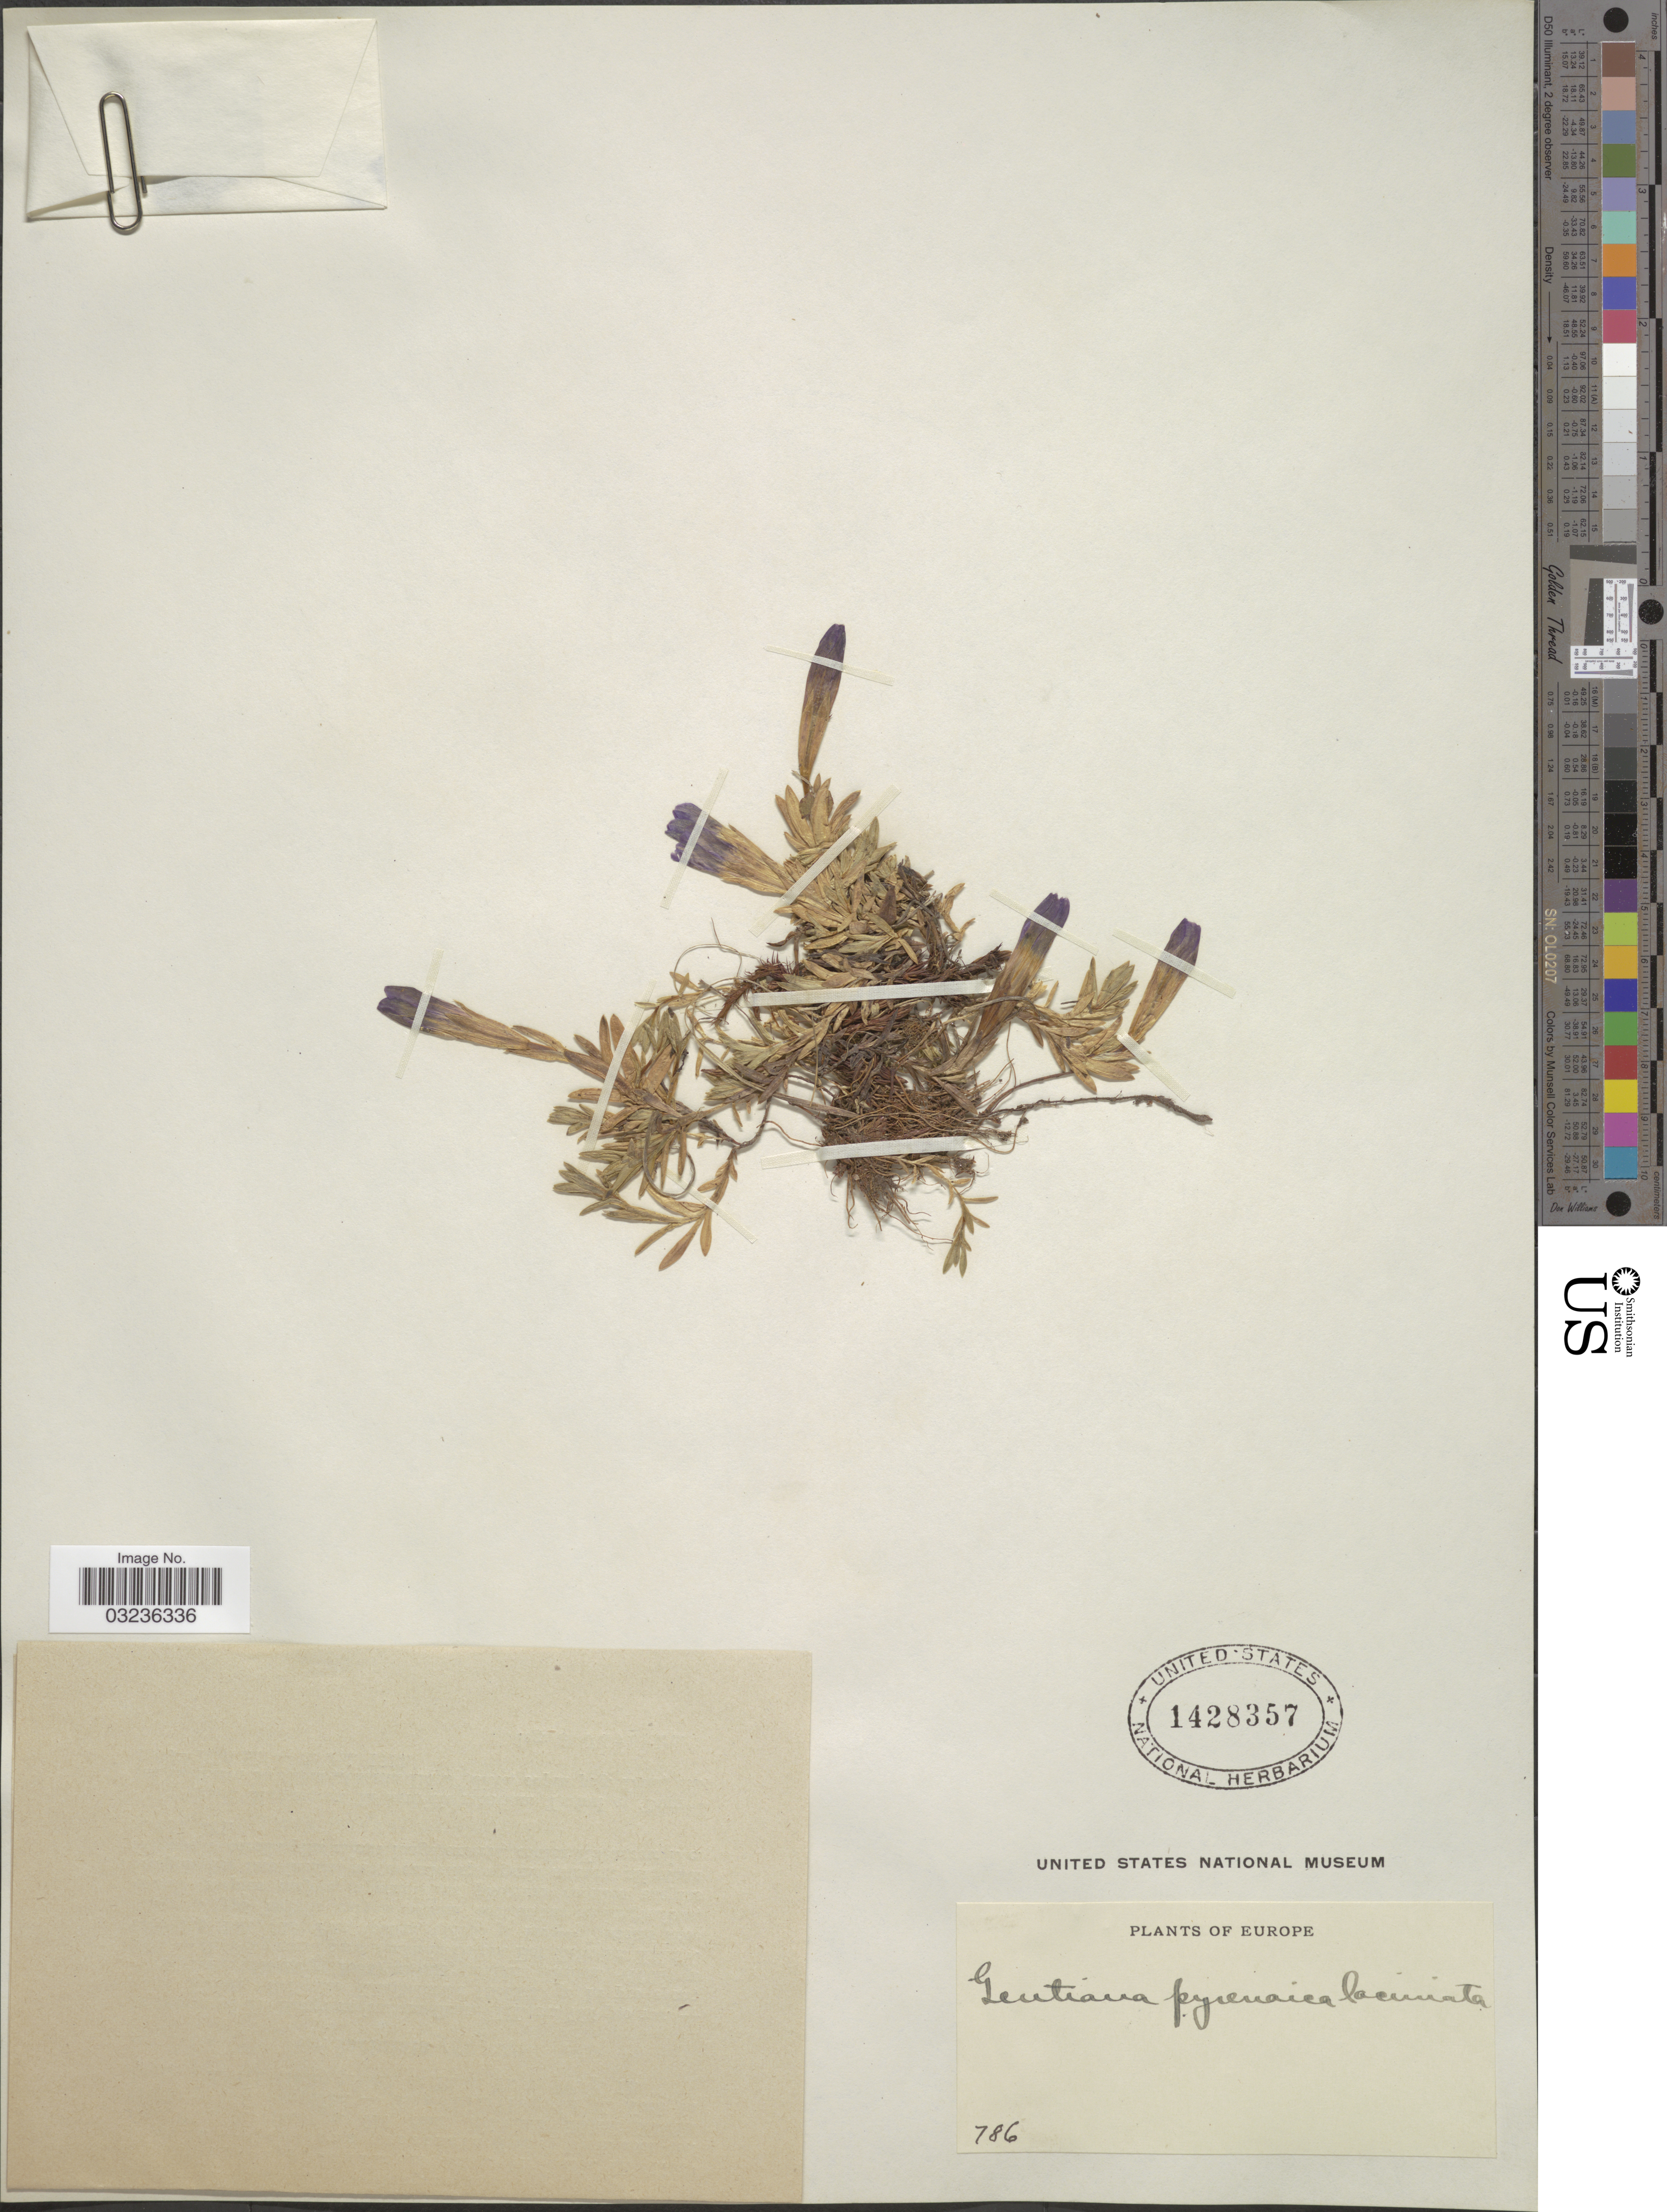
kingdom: Plantae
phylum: Tracheophyta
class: Magnoliopsida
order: Gentianales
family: Gentianaceae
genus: Gentiana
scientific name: Gentiana pyrenaica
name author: L.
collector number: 786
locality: Europe.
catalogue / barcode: US 1428357